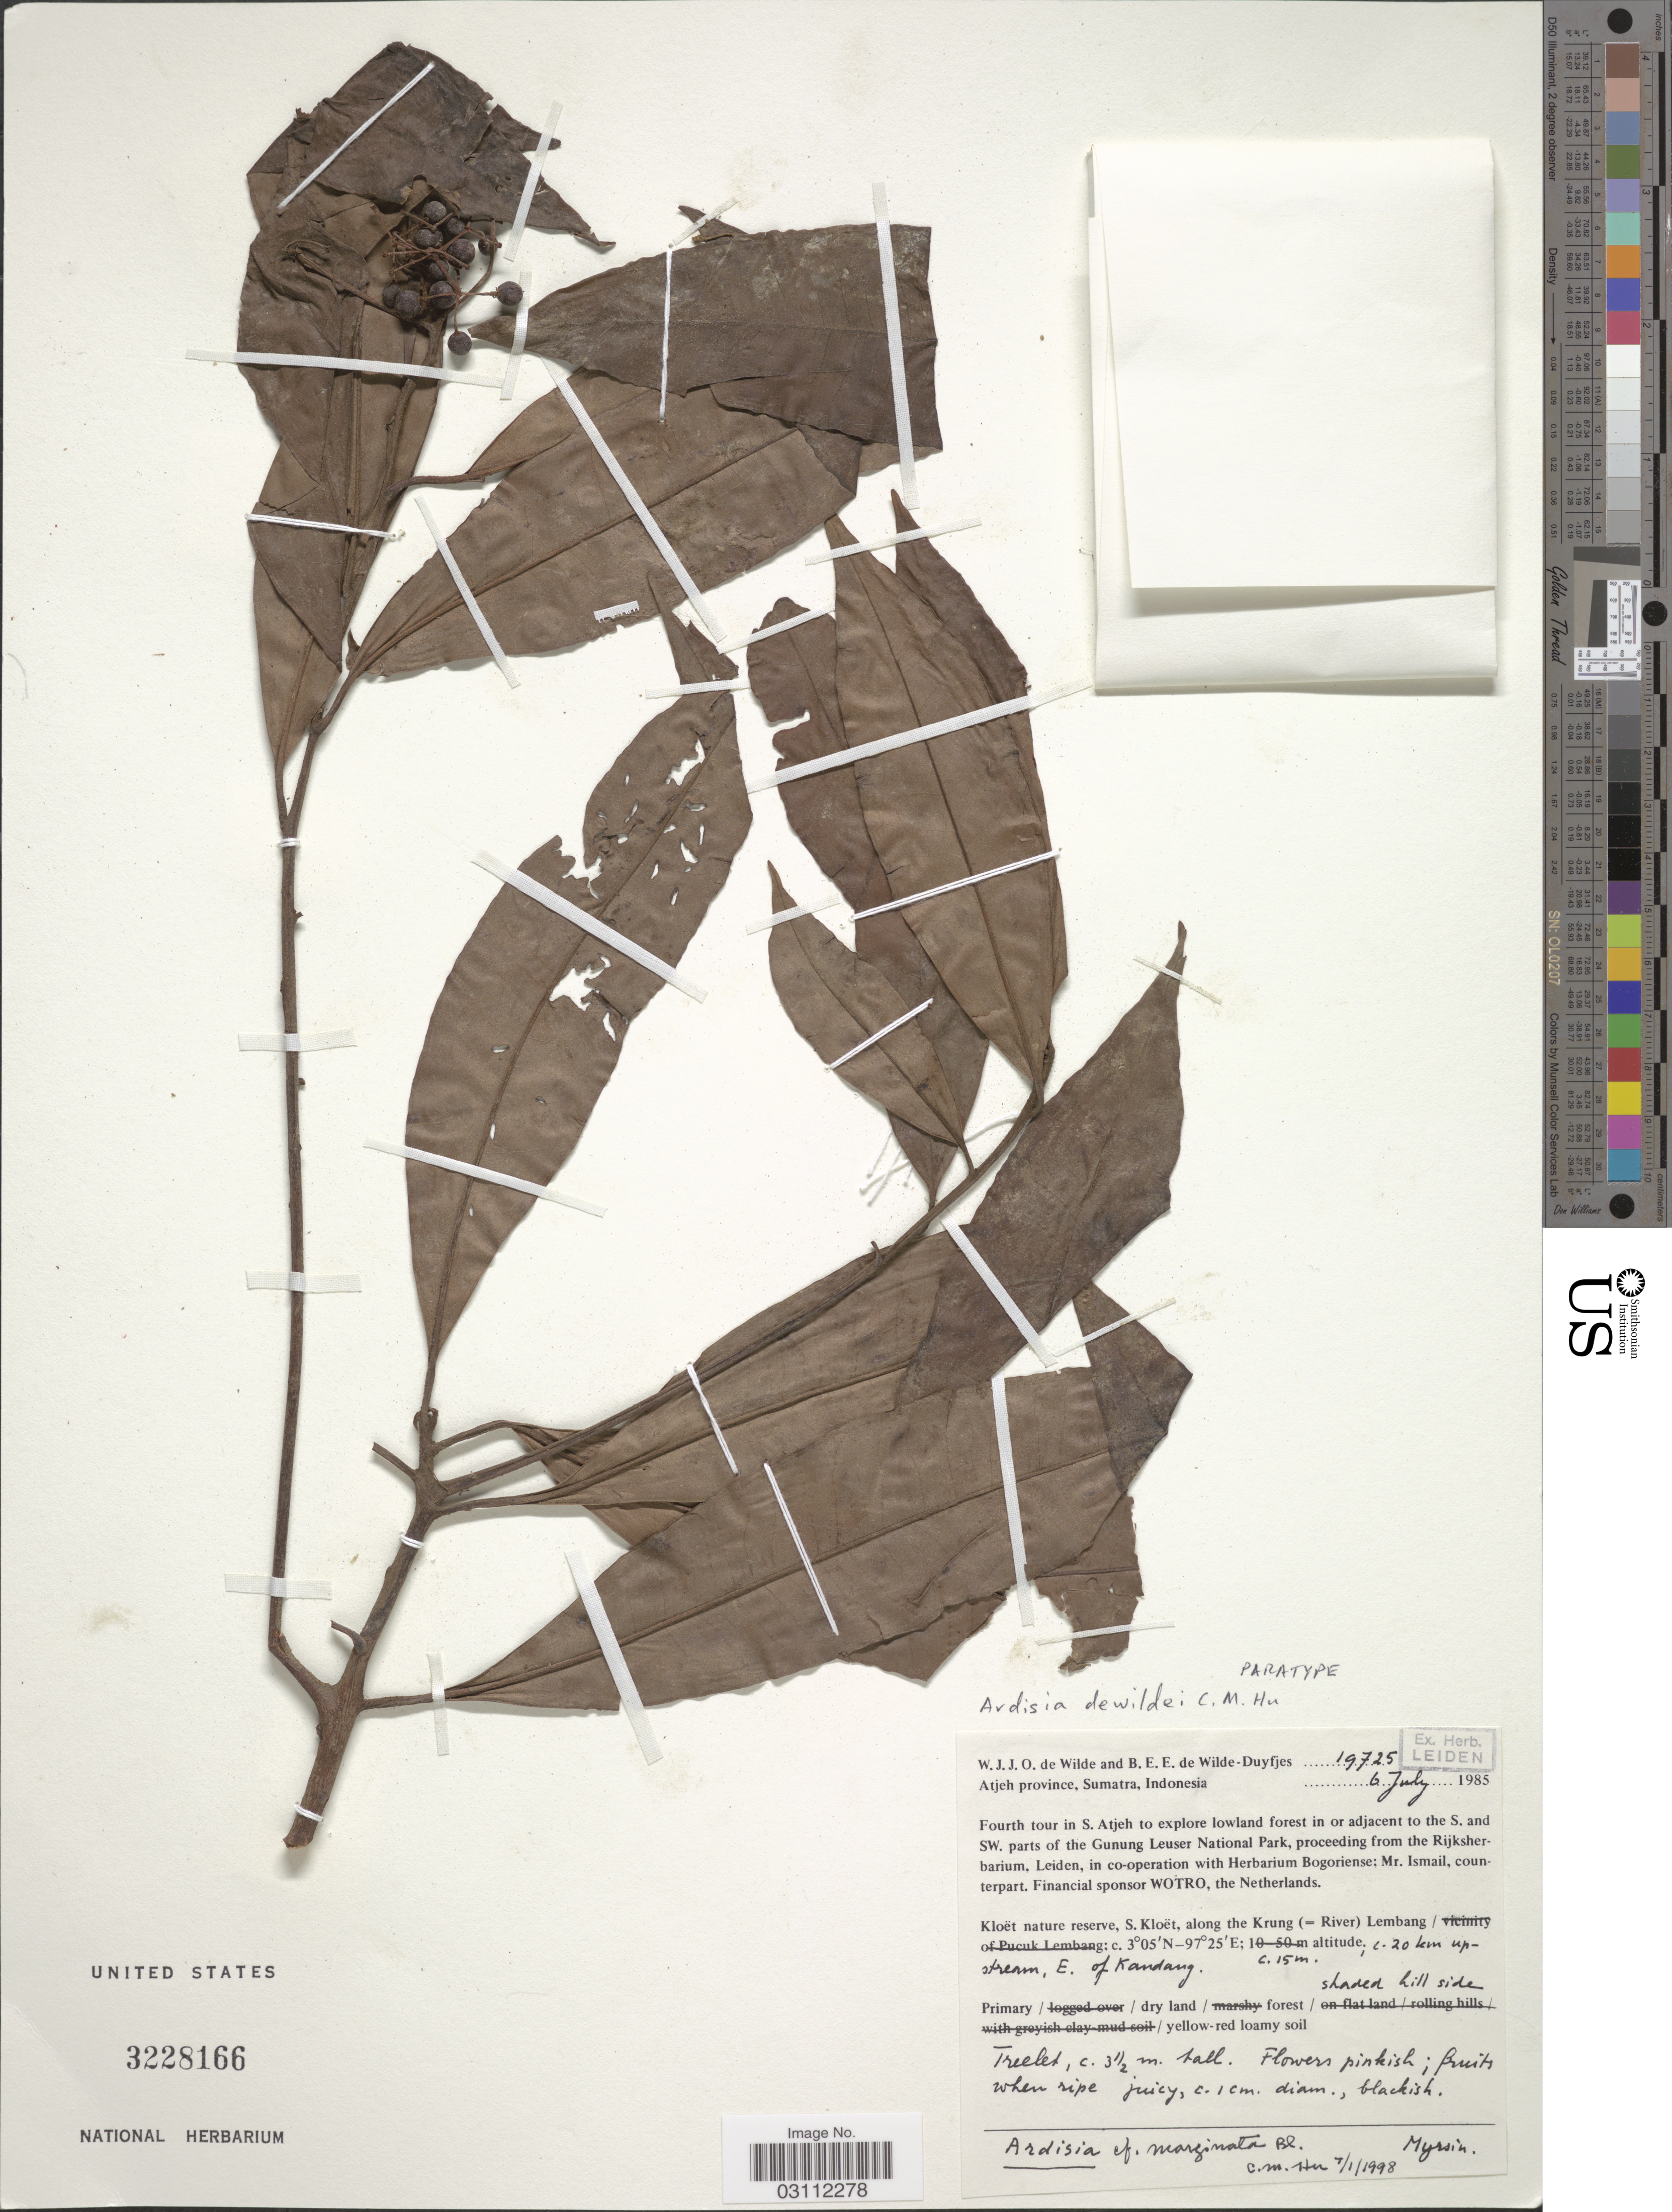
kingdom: Plantae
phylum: Tracheophyta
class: Magnoliopsida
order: Ericales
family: Primulaceae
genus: Ardisia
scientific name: Ardisia dewildei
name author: C.M. Hu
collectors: W. J. de Wilde & B. E. de Wilde-Duyfjes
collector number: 19725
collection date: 1985-07-06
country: Indonesia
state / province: Sumatra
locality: Atjeh province. Kloët nature reserve, S. Kloët, along the Krung (- River) Lembang / c. 20 km upstream, E. of Kandang.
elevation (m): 15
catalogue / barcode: US 3228166